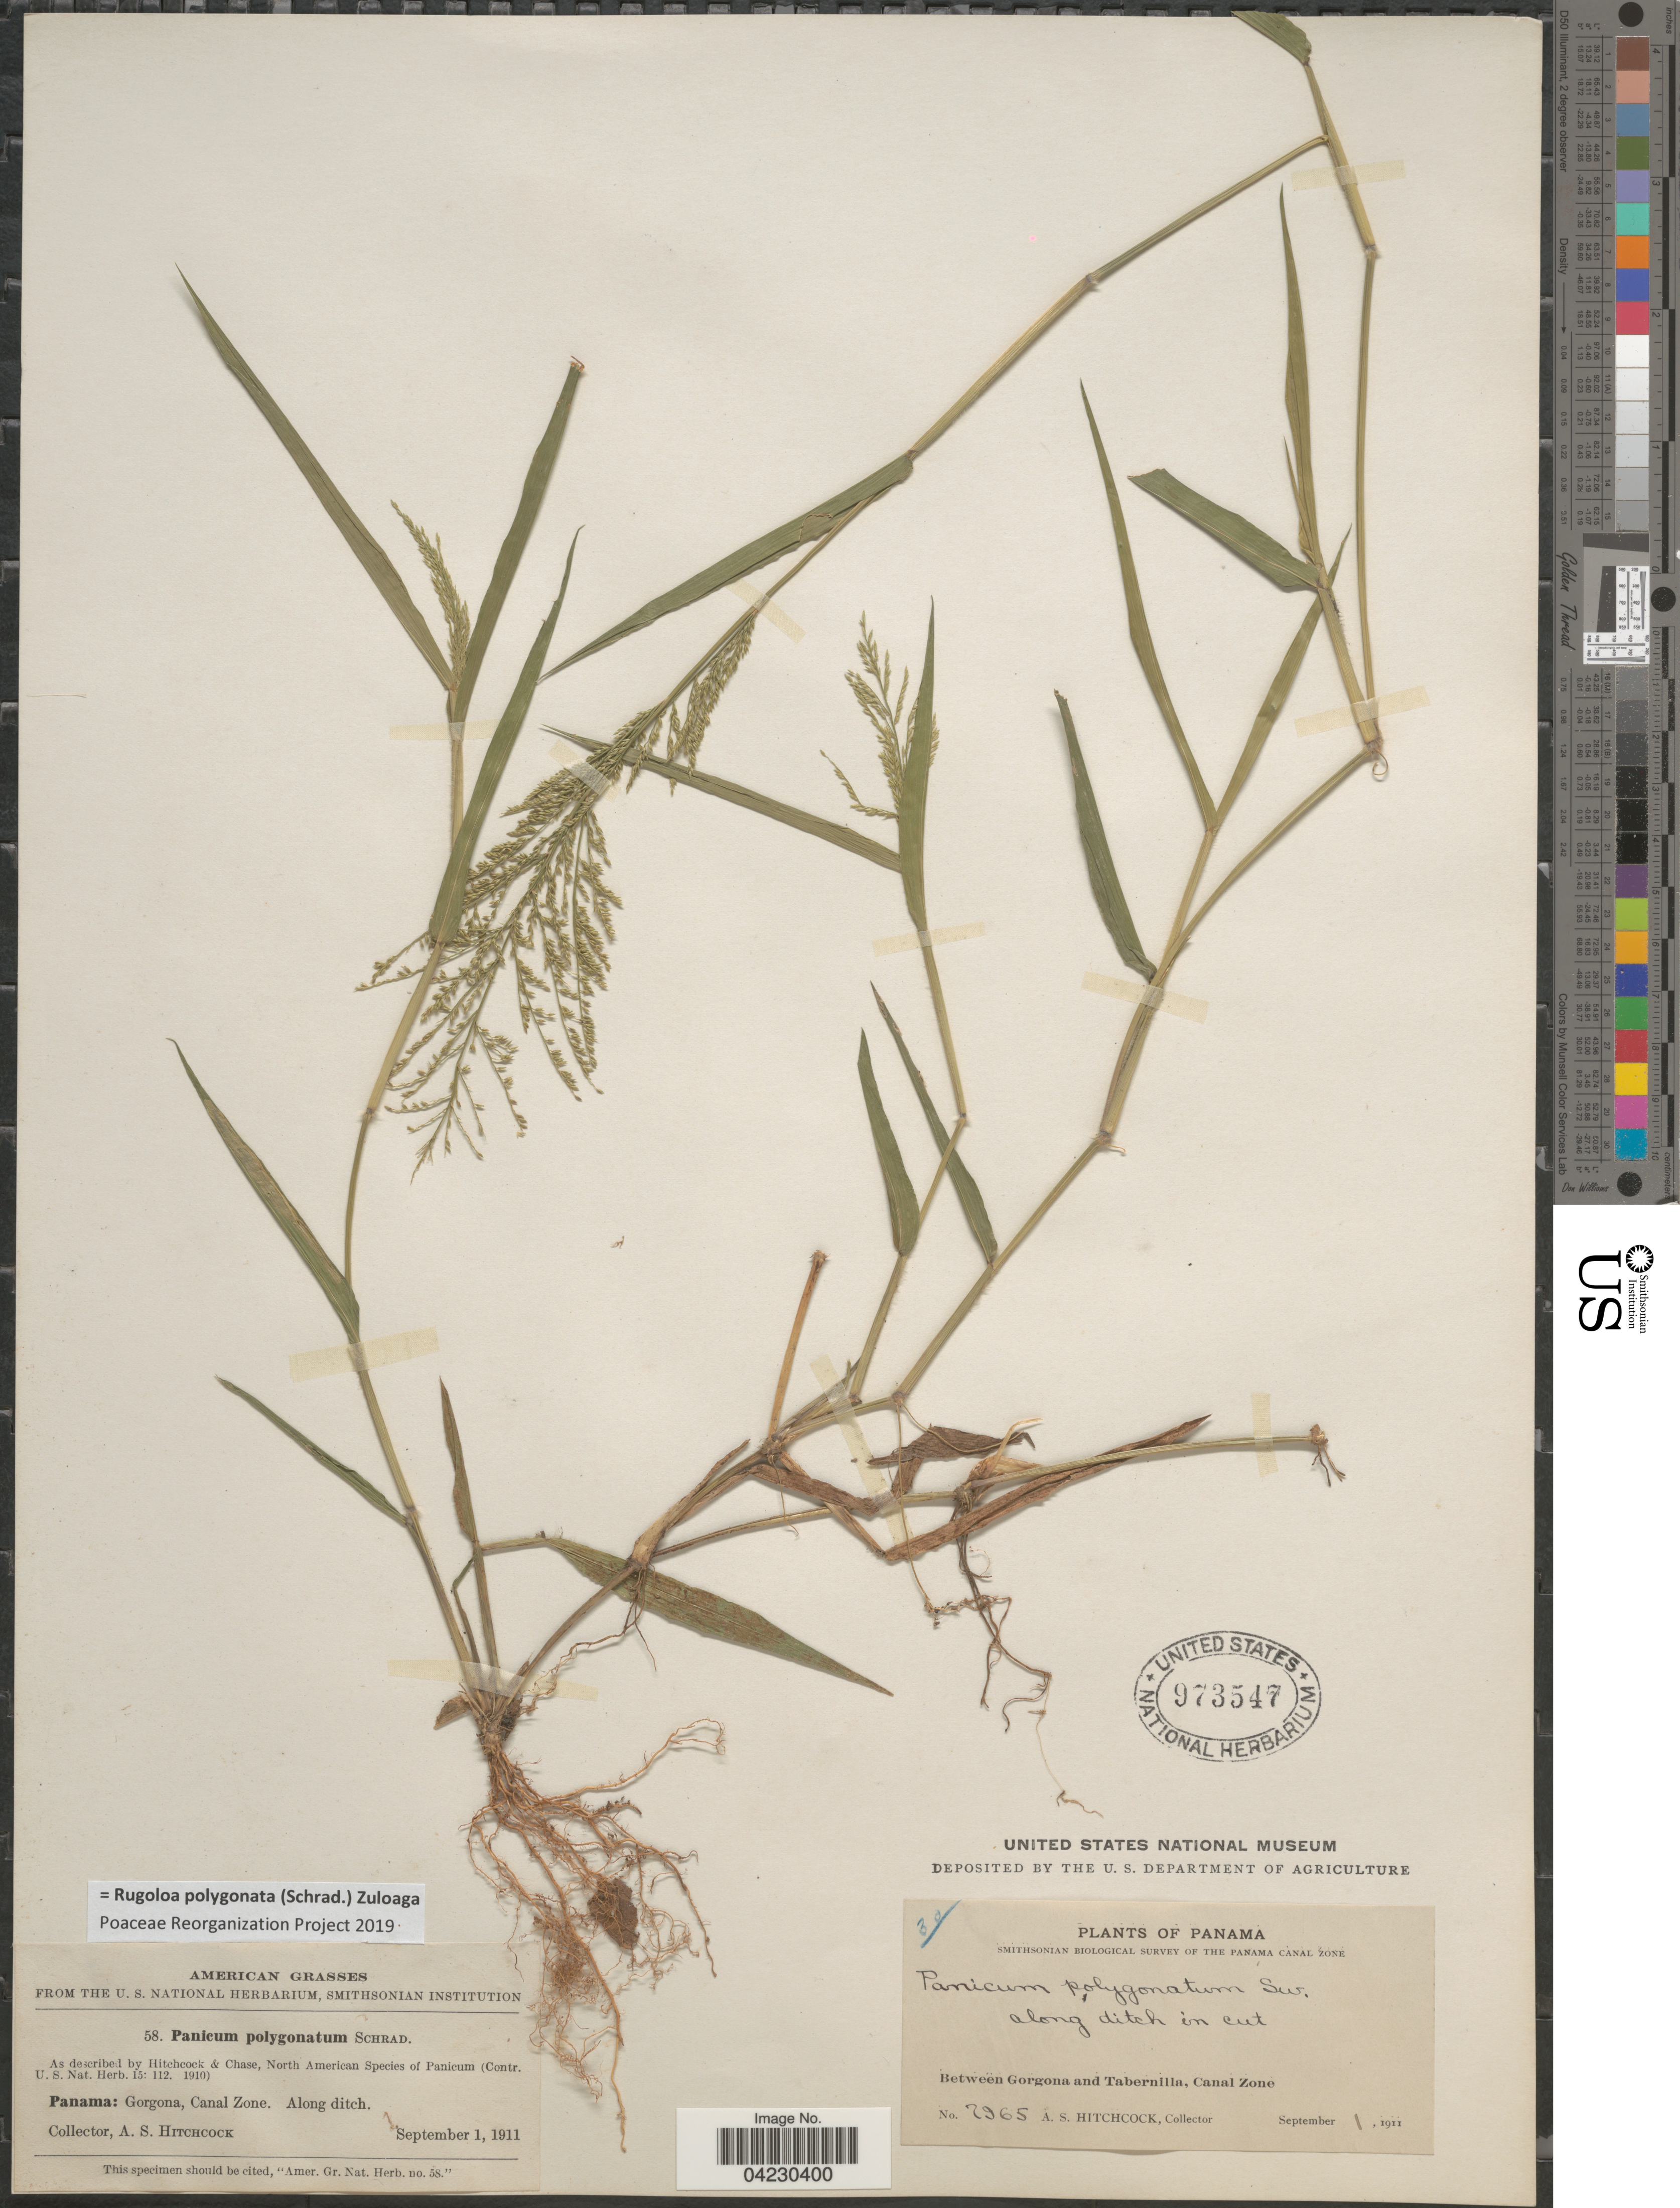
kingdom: Plantae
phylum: Tracheophyta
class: Liliopsida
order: Poales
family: Poaceae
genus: Rugoloa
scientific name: Rugoloa polygonata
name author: (Schrad.) Zuloaga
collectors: A. S. Hitchcock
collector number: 2965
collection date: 1911-09-01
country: Panama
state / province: Colón / Panamá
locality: Smithsonian Biological Survey of the Panama Canal Zone. Gorgona, Canal Zone. Between Gorgona and Tabernilla, Canal Zone.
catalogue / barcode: US 973547